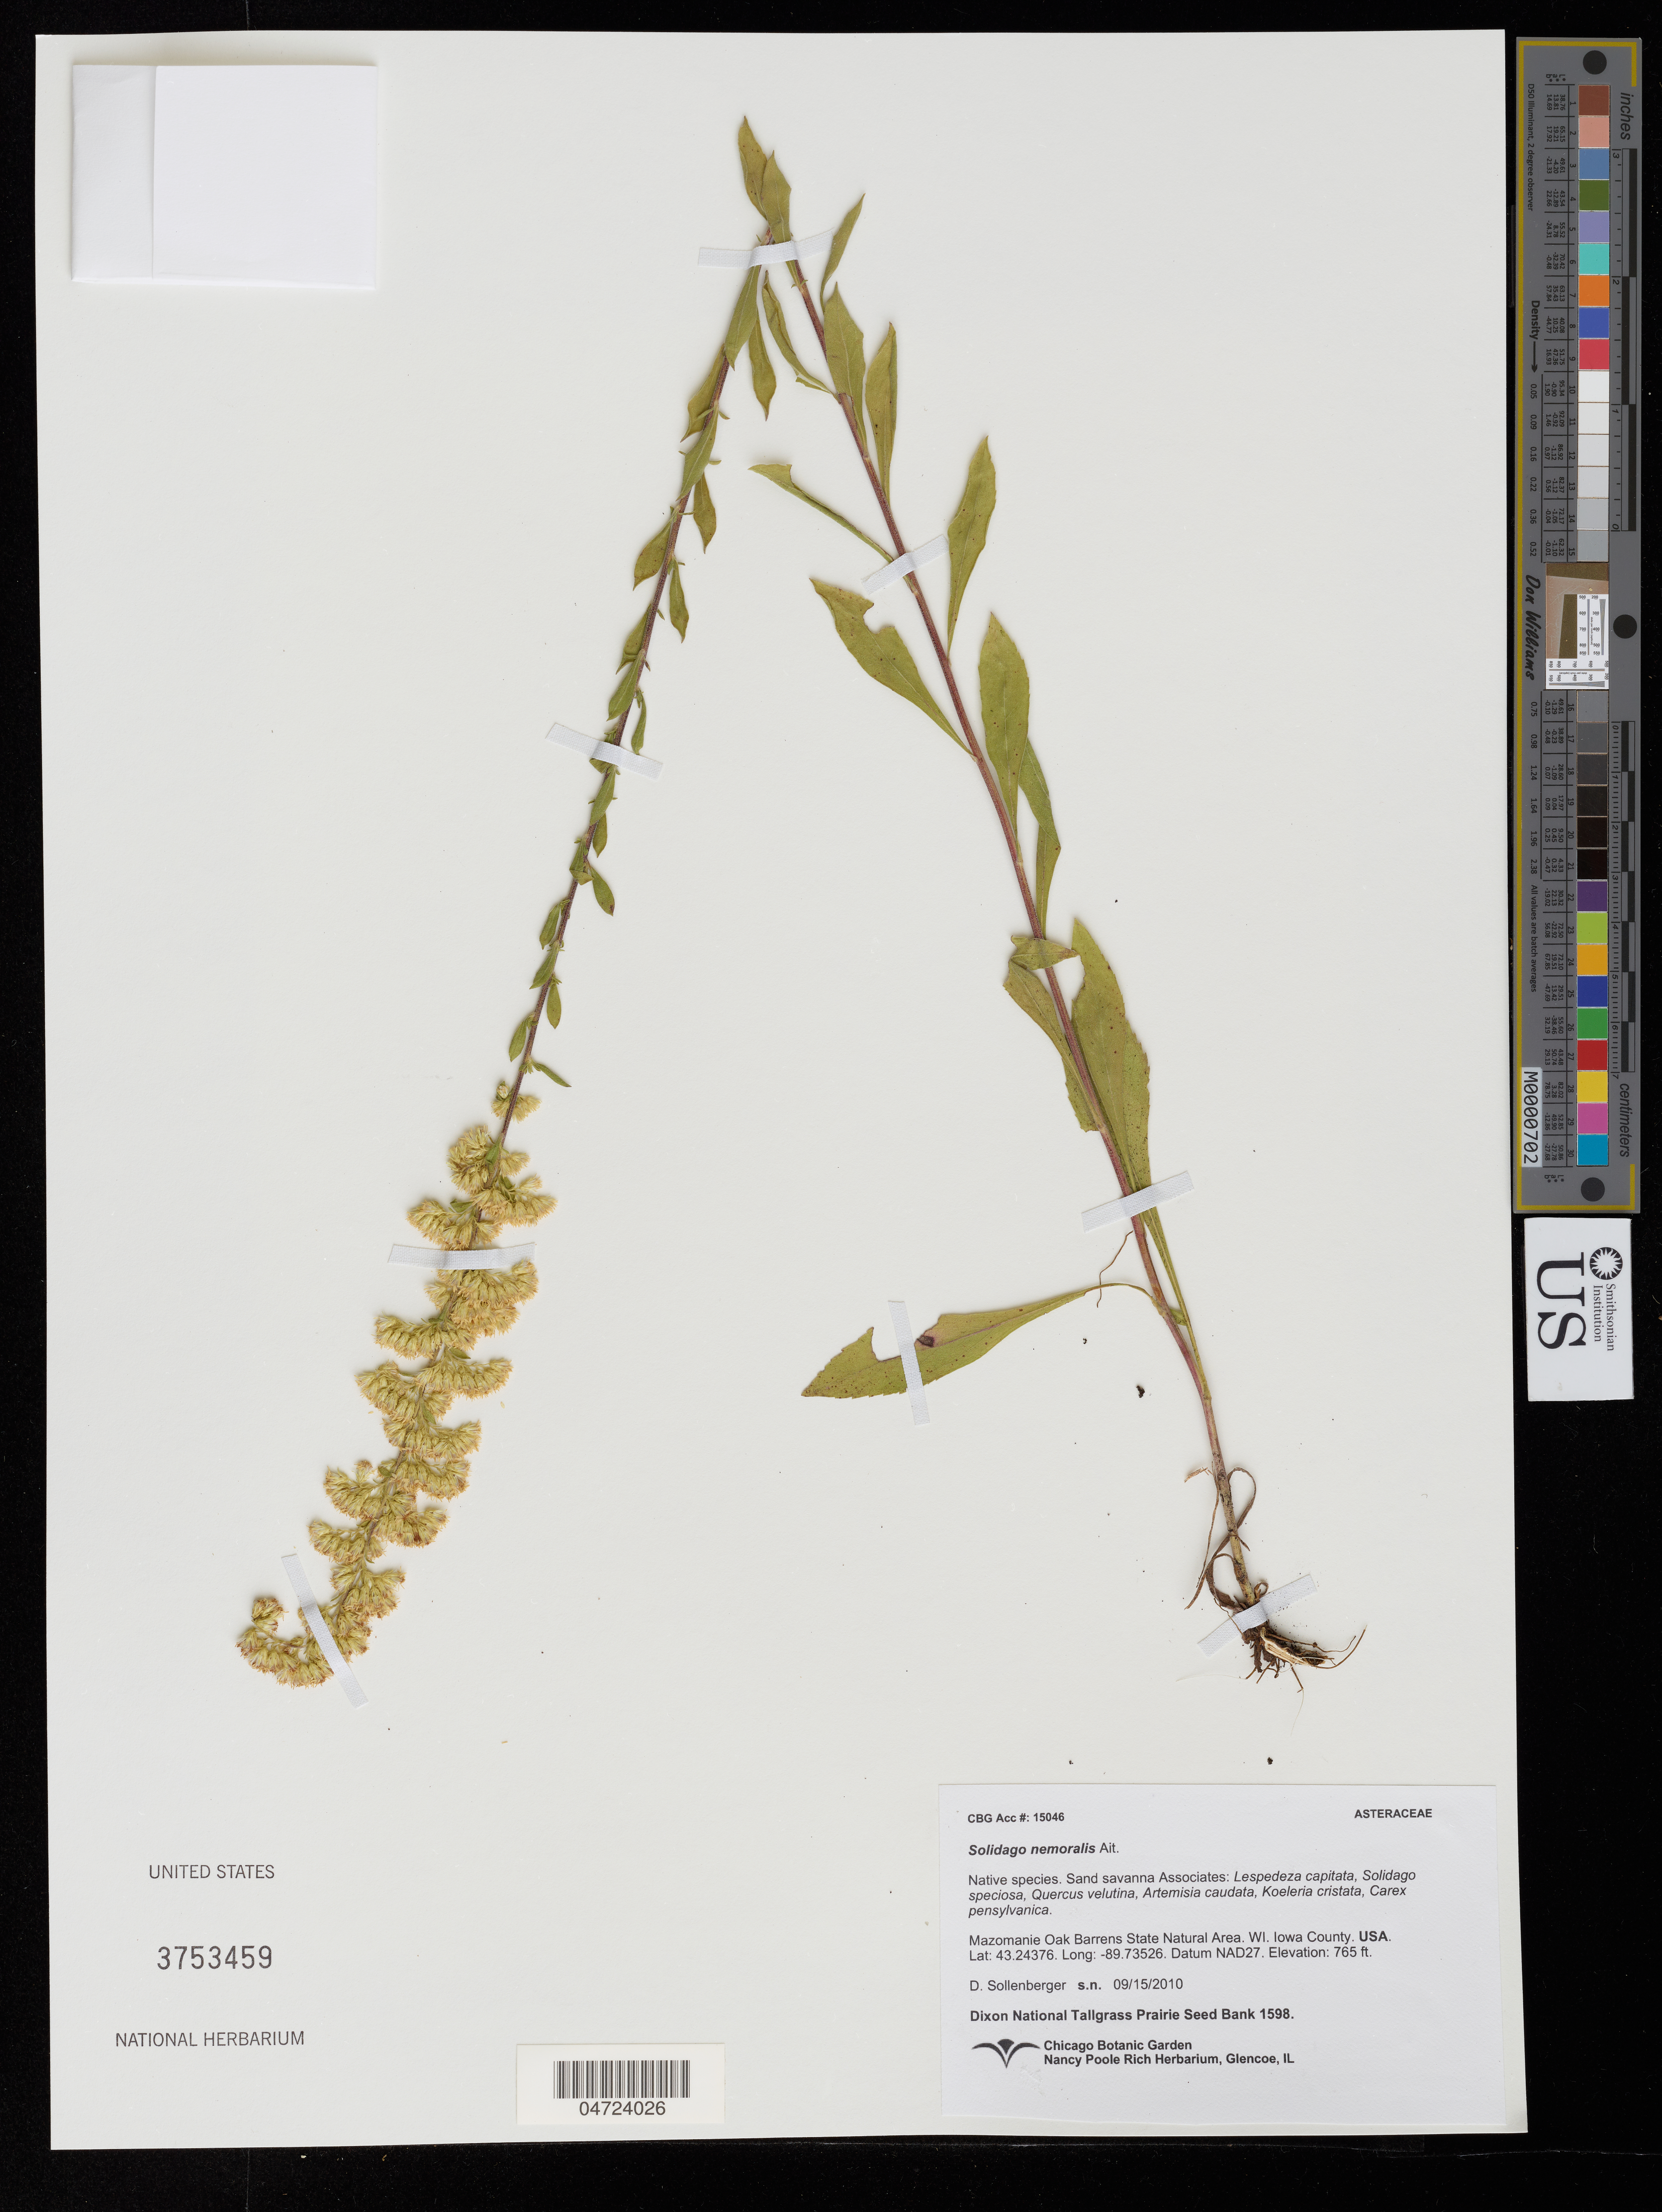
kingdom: Plantae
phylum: Tracheophyta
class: Magnoliopsida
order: Asterales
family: Asteraceae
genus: Solidago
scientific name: Solidago nemoralis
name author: Aiton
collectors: D. Sollenberger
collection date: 2010-09-15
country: United States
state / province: Wisconsin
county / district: Iowa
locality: Mazomanie Oak Barrens State Natural Area. Iowa County.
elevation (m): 233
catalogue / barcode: US 3753459